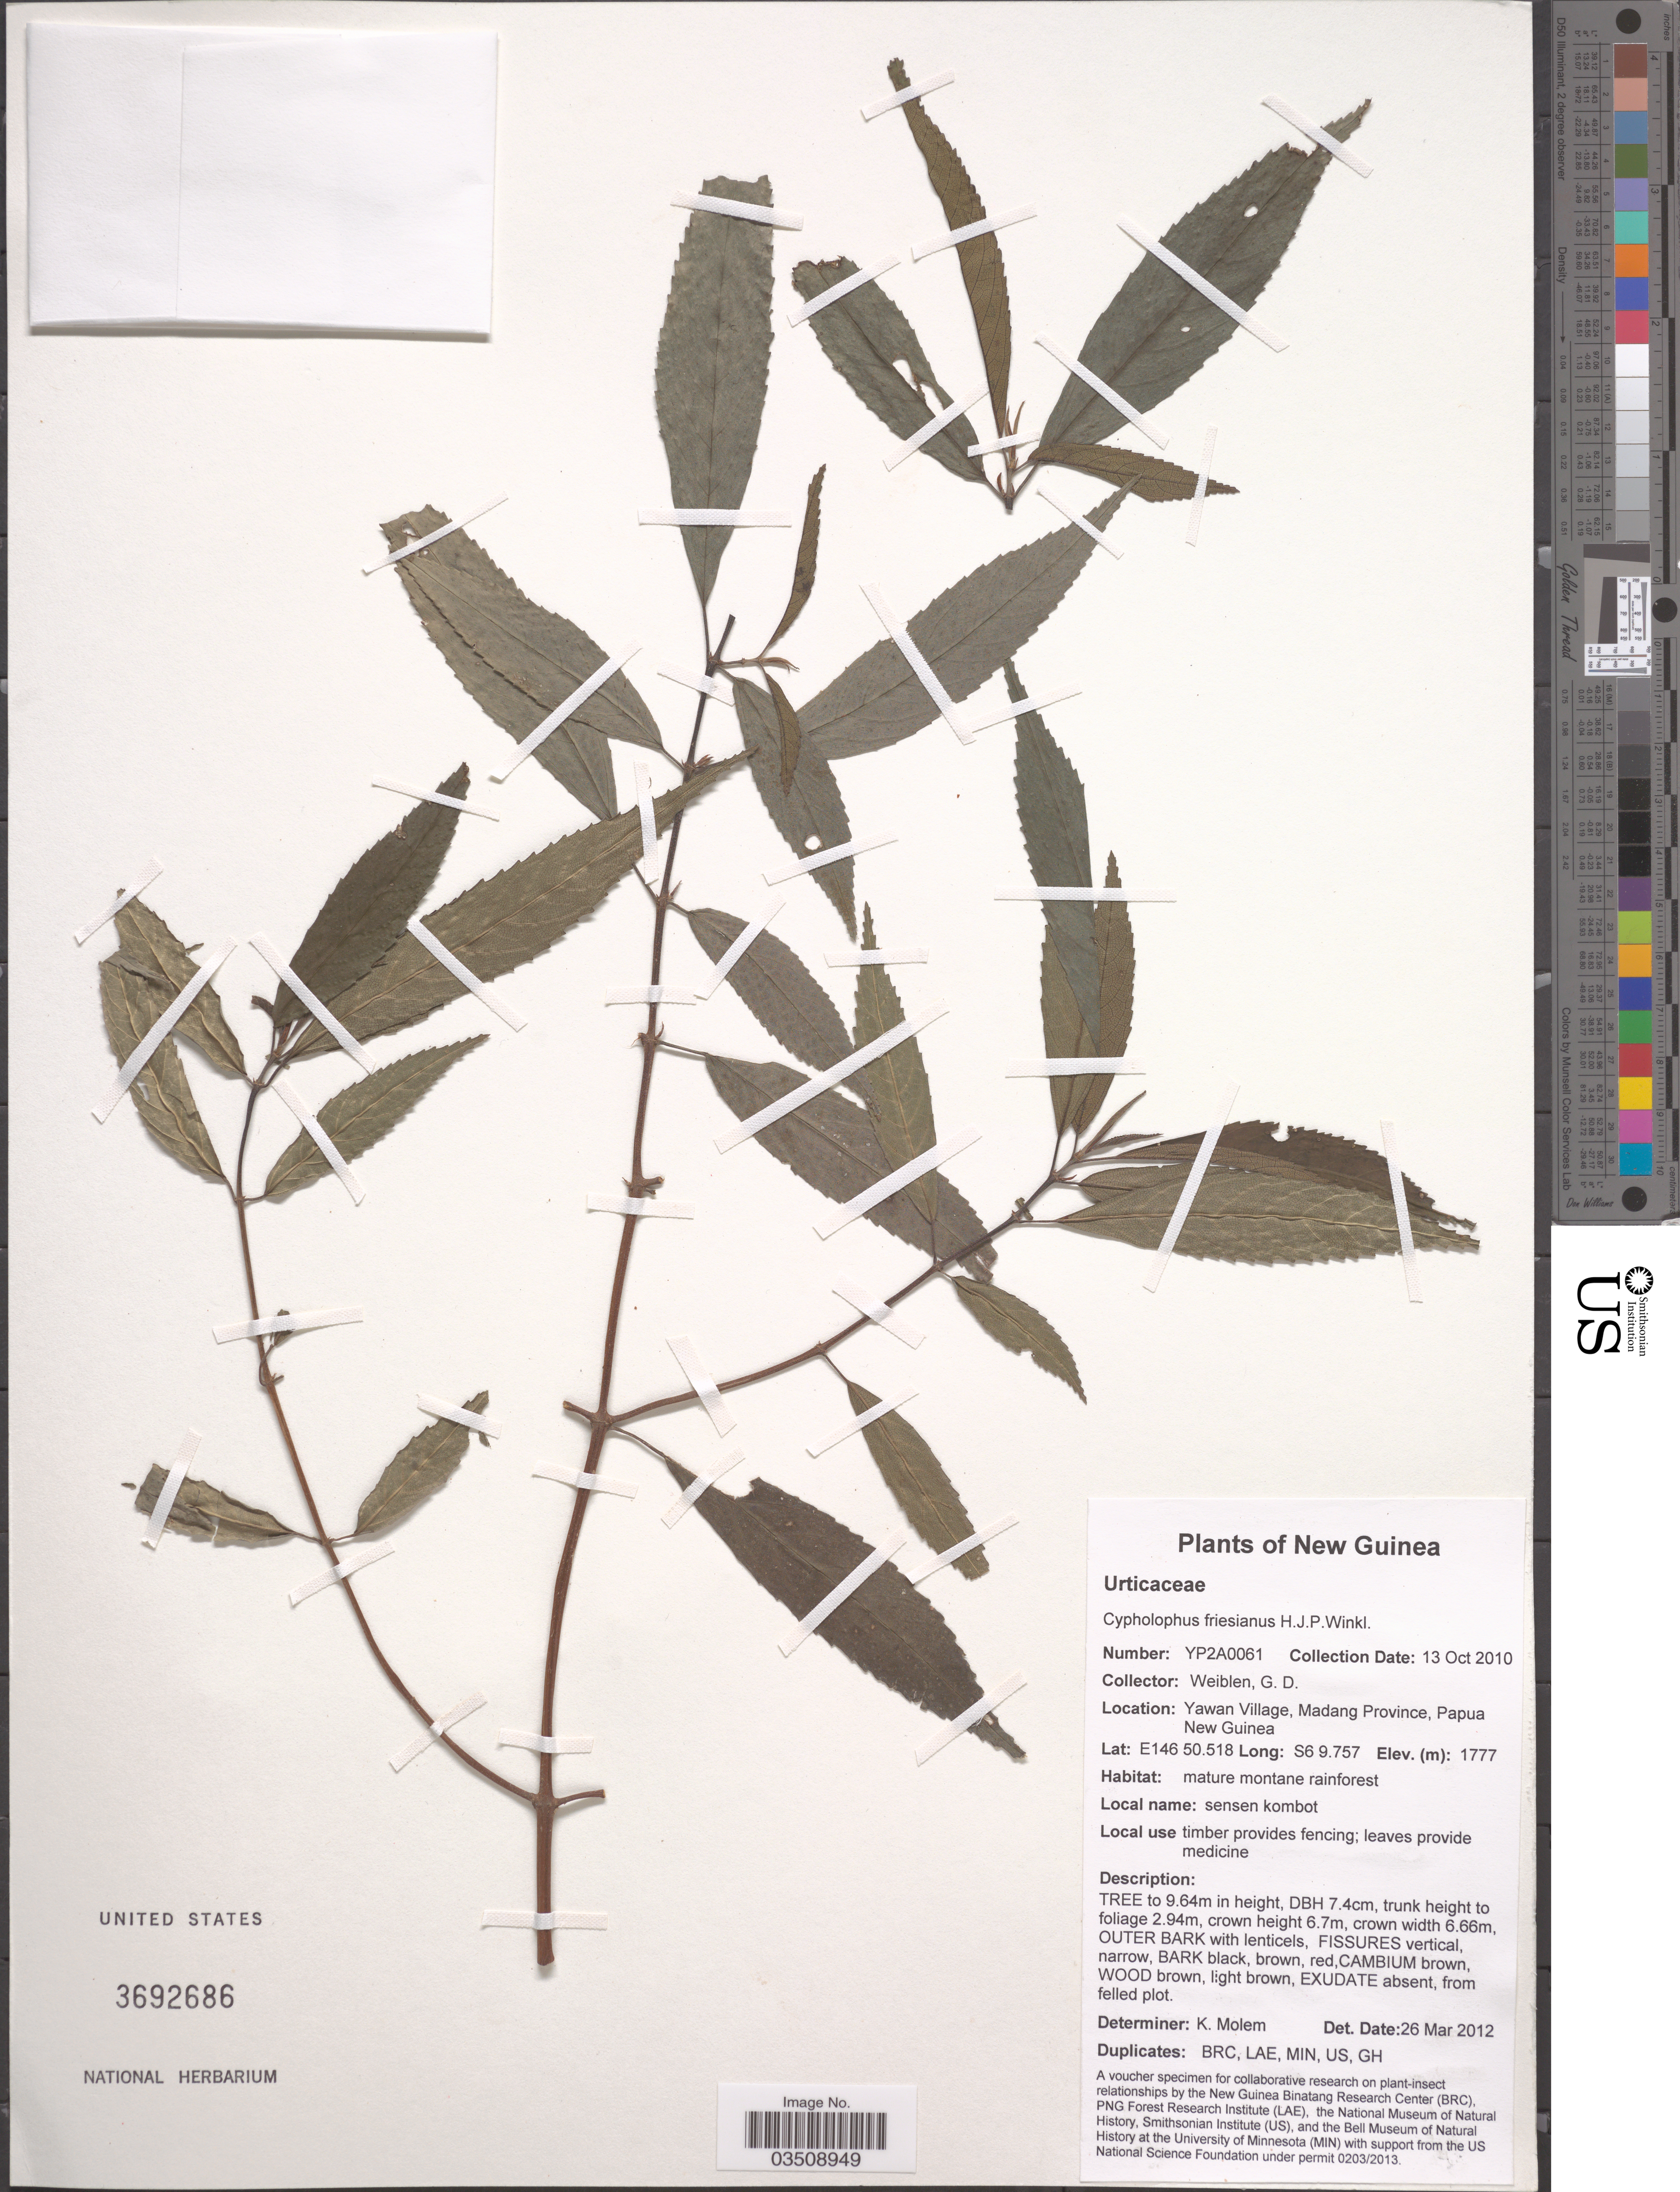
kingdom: Plantae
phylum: Tracheophyta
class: Magnoliopsida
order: Rosales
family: Urticaceae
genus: Cypholophus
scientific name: Cypholophus friesianus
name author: H.J.P. Winkl.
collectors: G. D. Weiblen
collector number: YP2A0061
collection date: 2010-10-12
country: Papua New Guinea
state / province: Madang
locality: New Guinea. Yawan Village.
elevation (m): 1777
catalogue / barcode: US 3692686